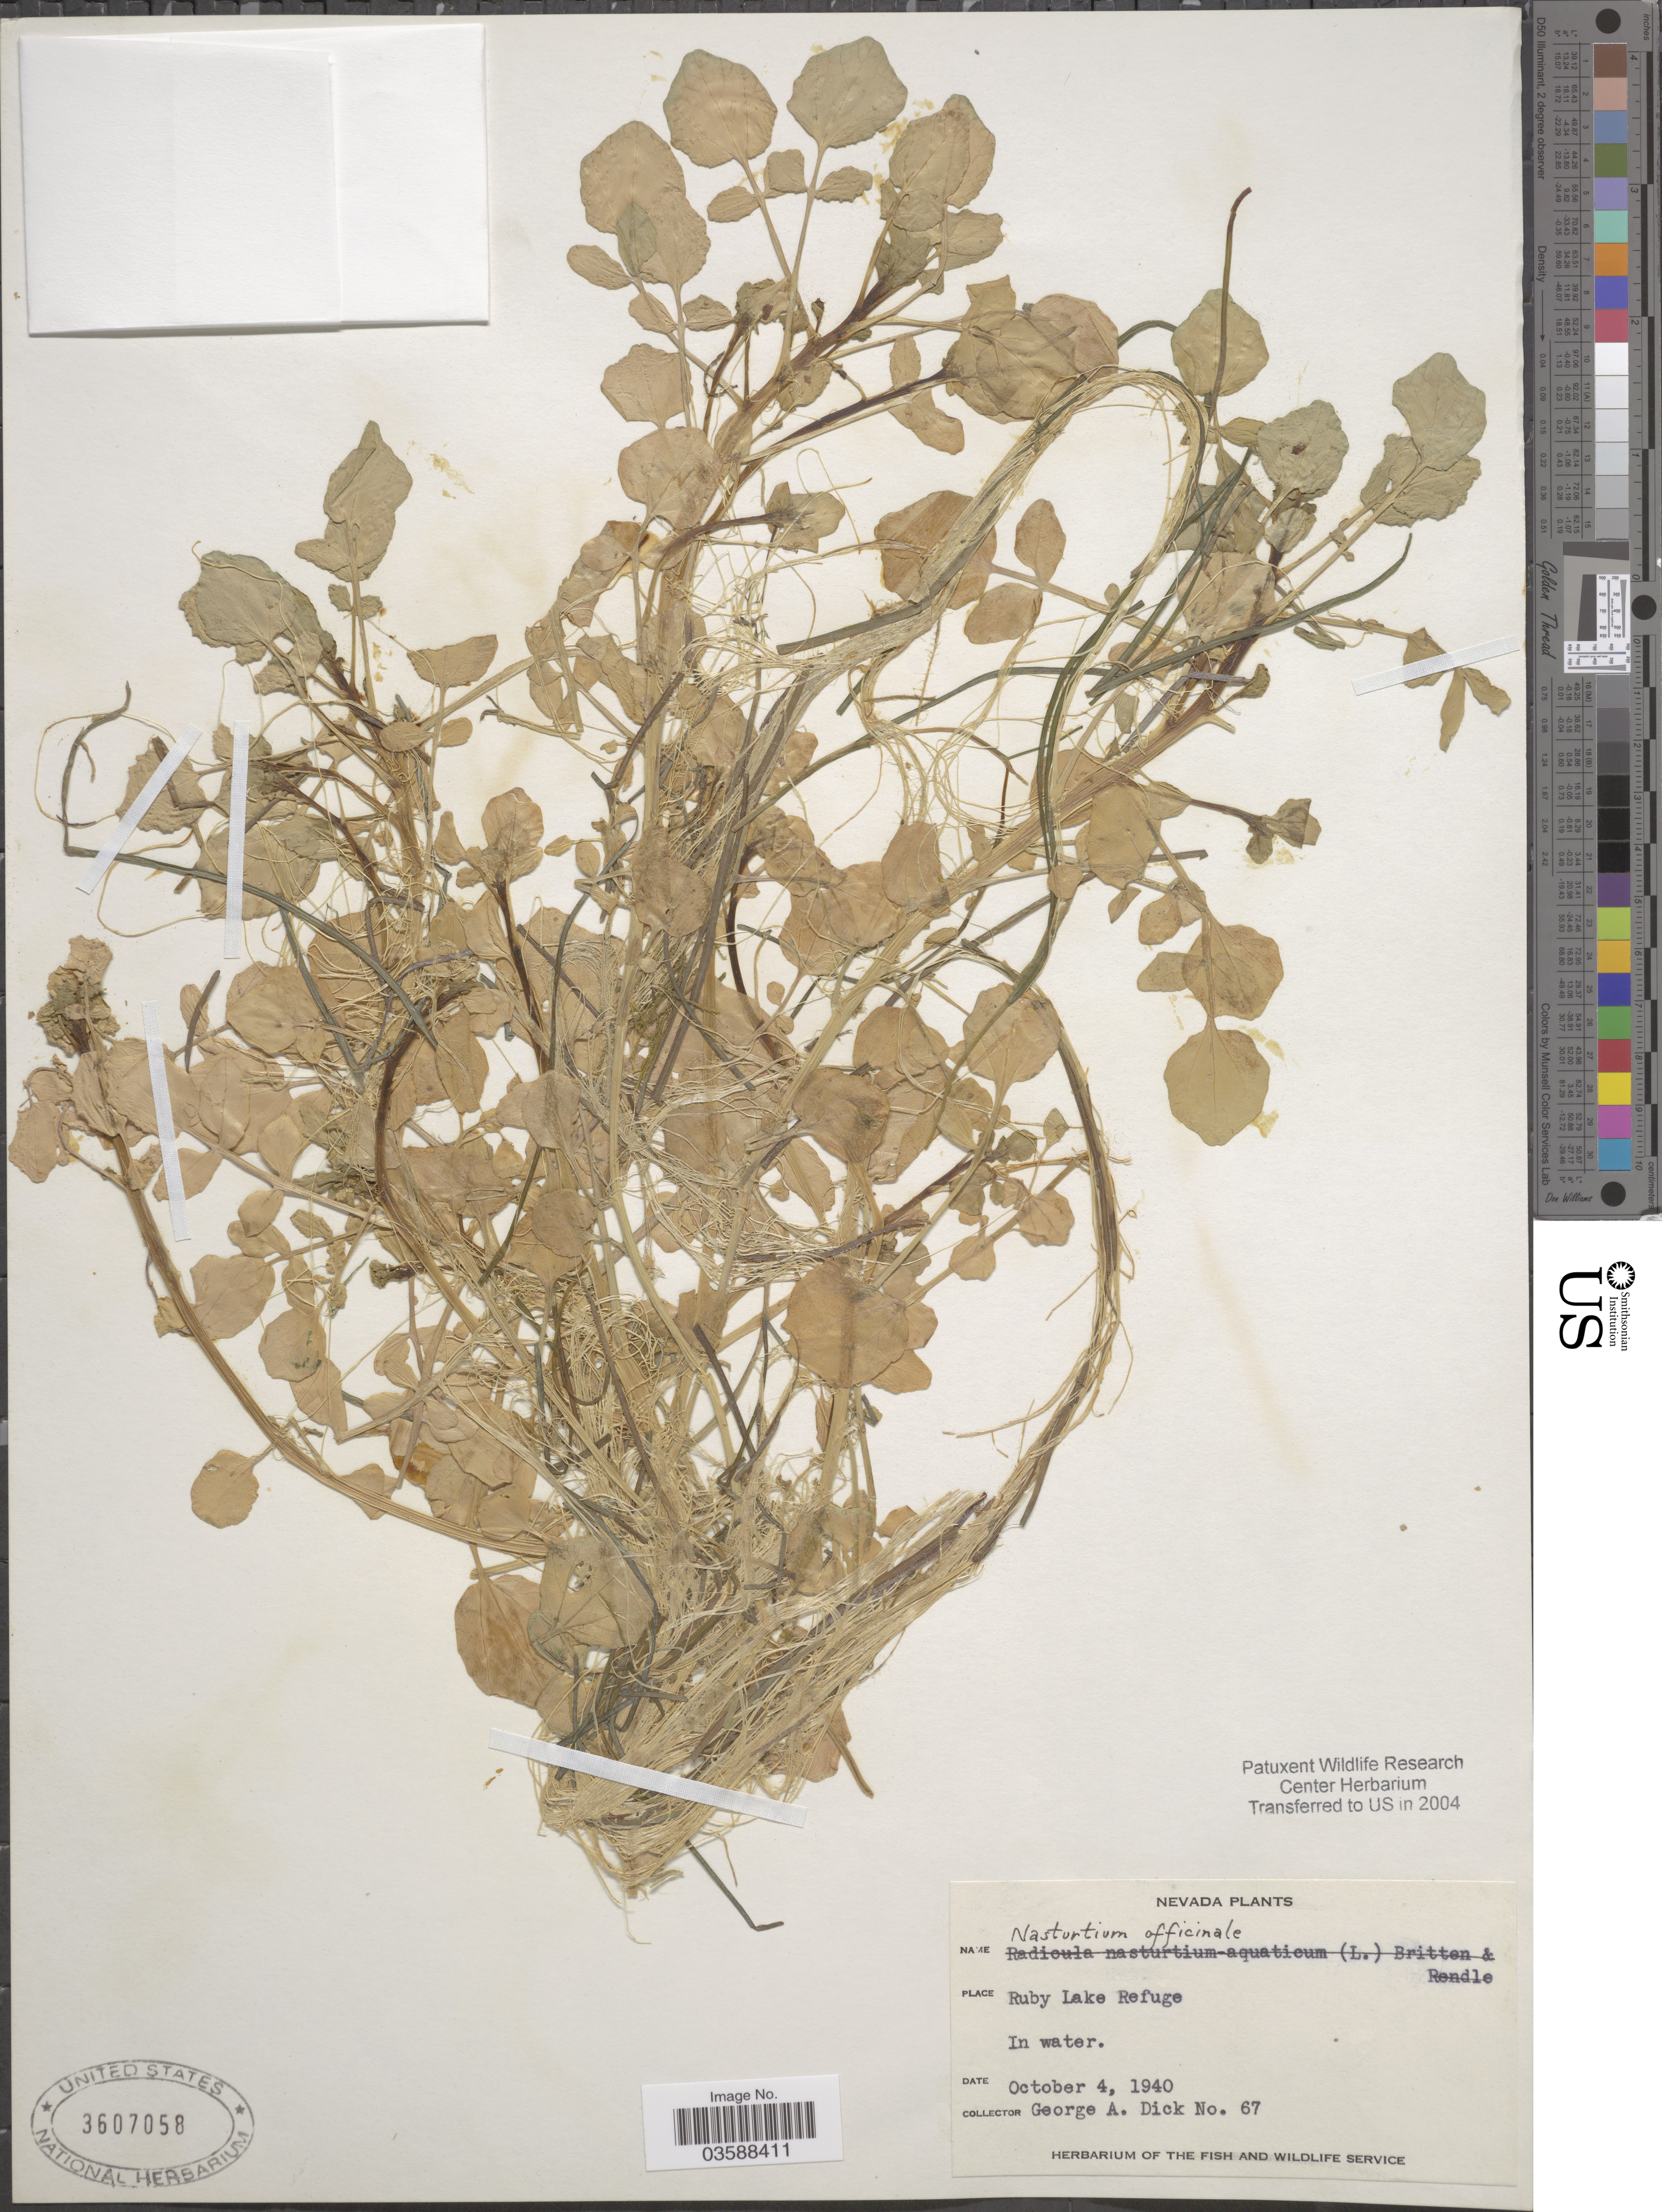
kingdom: Plantae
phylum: Tracheophyta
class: Magnoliopsida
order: Brassicales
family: Brassicaceae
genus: Nasturtium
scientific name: Nasturtium officinale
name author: R. Br.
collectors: G. Dick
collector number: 67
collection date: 1940-10-04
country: United States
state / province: Nevada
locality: Ruby Lake Refuge, In water.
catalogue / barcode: US 3607058